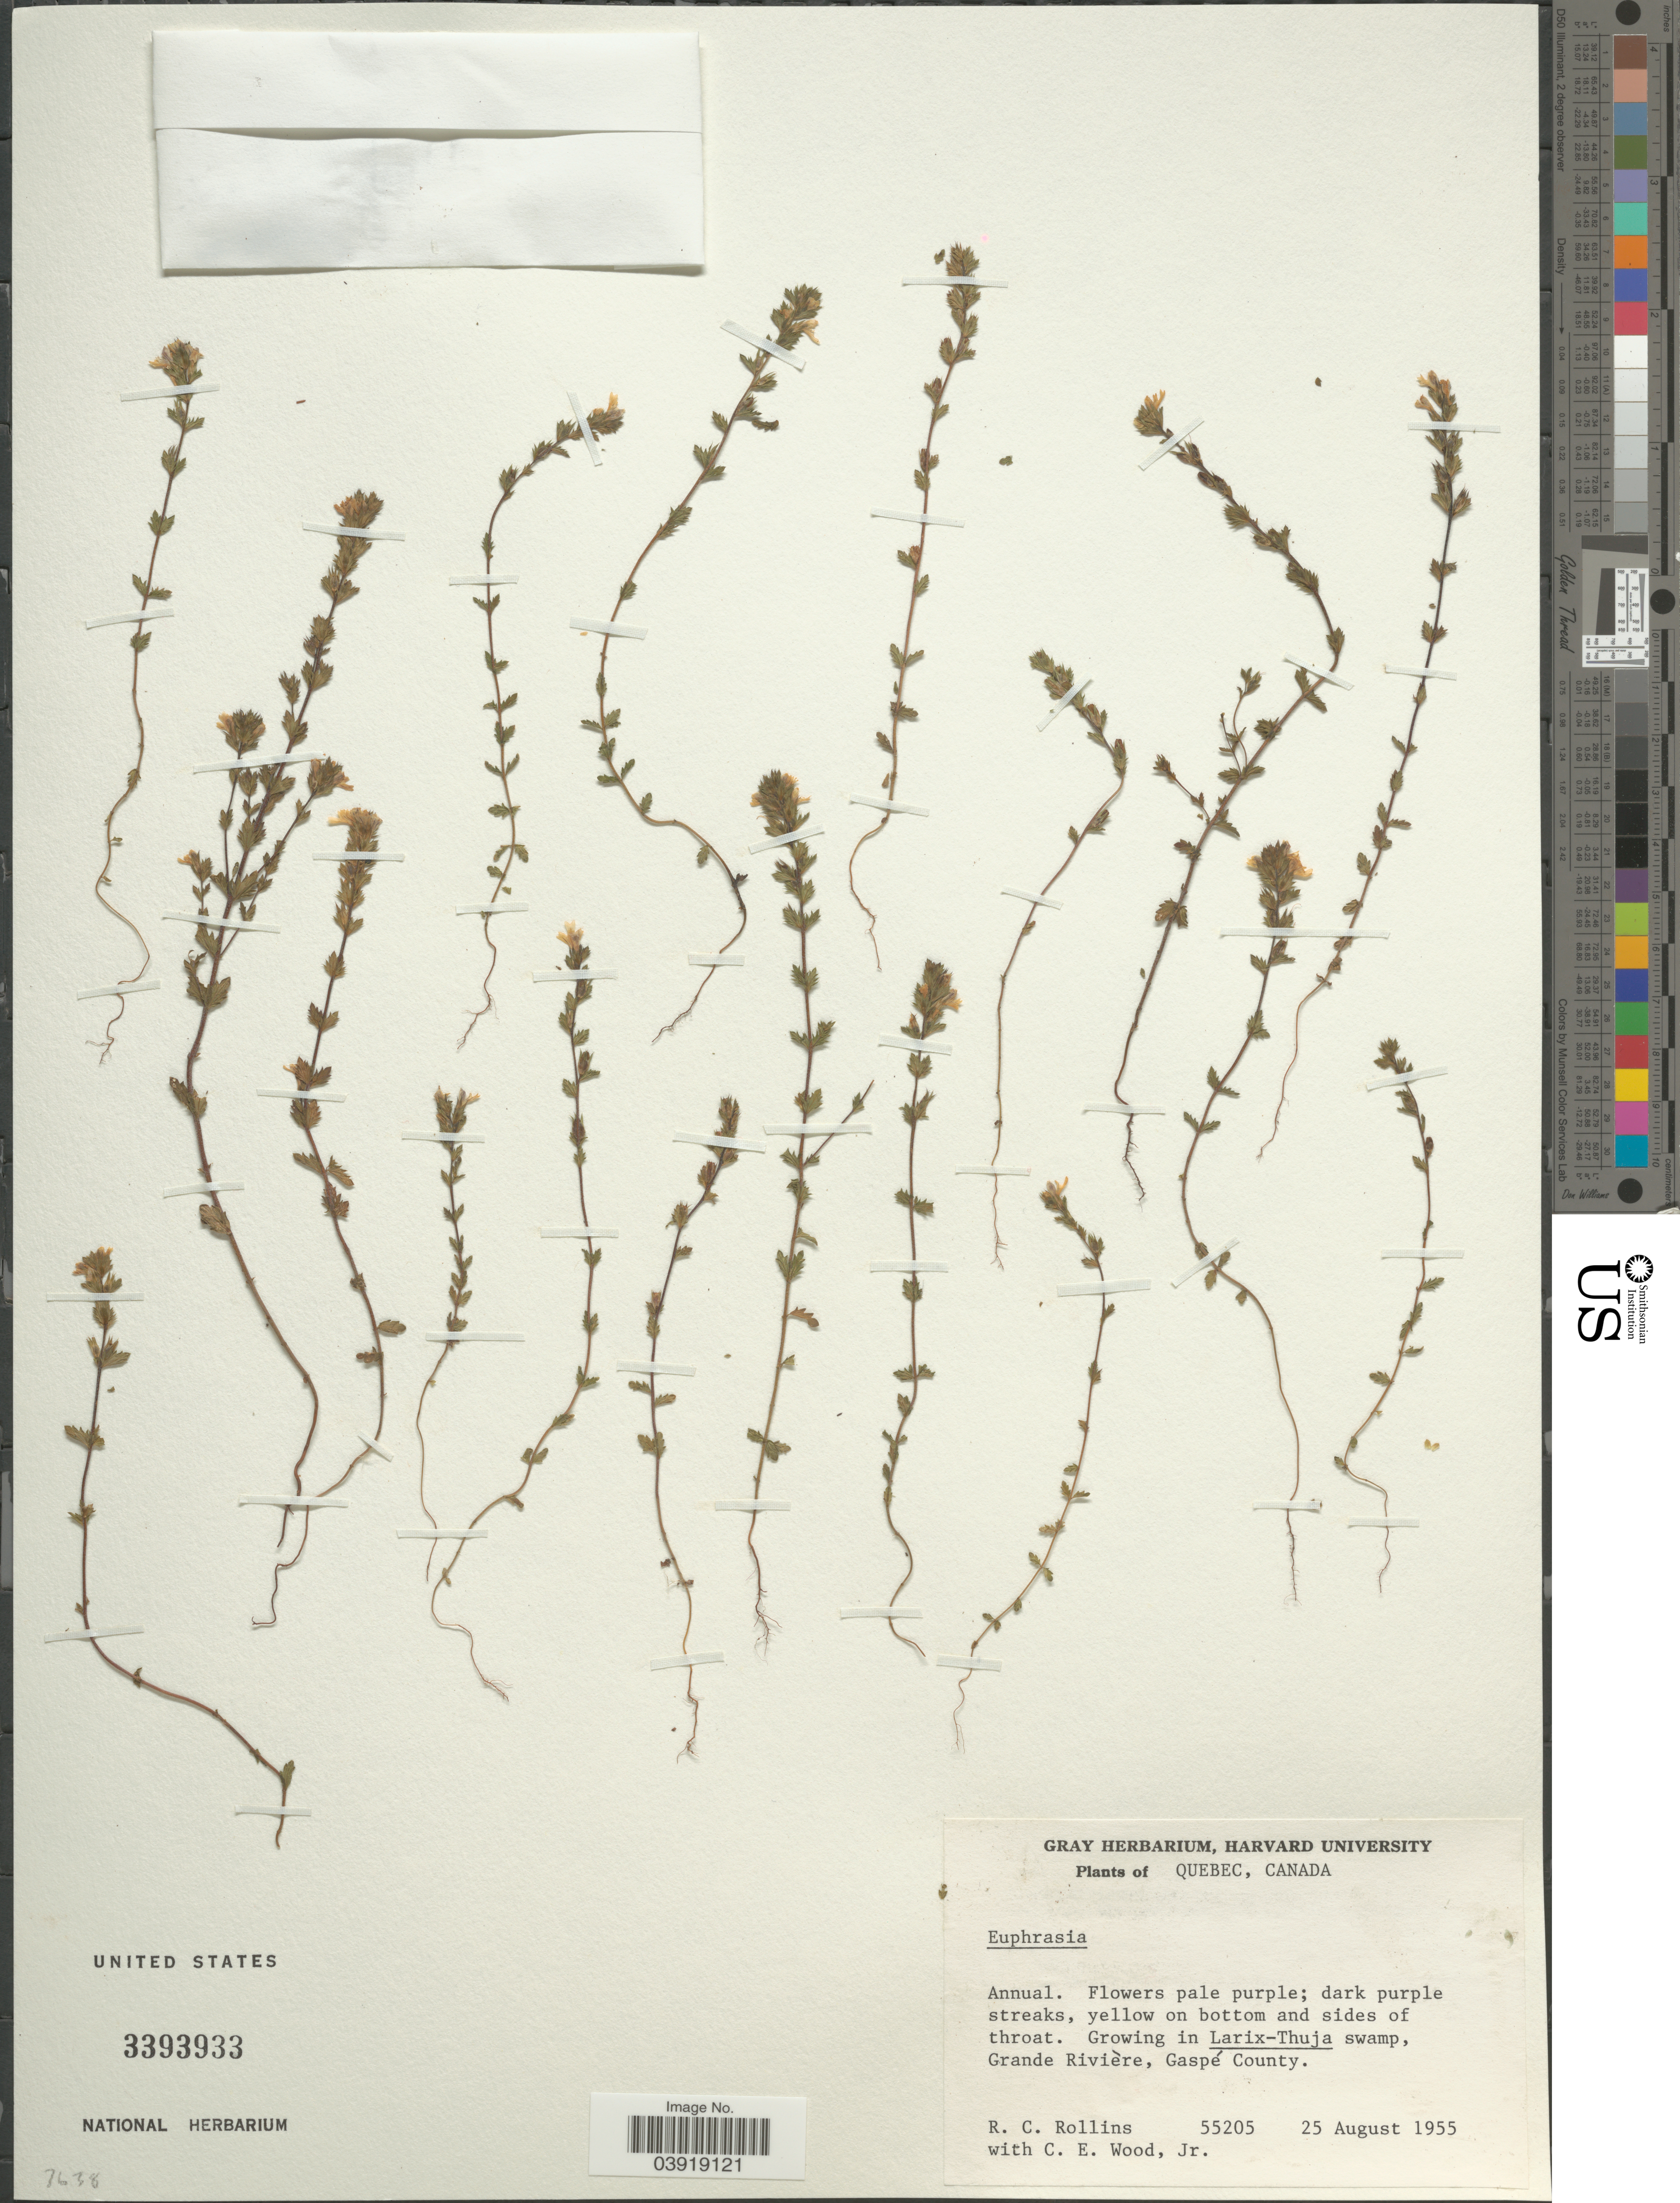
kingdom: Plantae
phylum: Tracheophyta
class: Magnoliopsida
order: Lamiales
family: Orobanchaceae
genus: Euphrasia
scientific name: Euphrasia sp.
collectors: R. C. Rollins & C. Wood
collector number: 55205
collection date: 1955-08-25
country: Canada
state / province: Quebec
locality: Grande Rivière, Gaspé County.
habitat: grows in swamp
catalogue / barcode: US 3393933